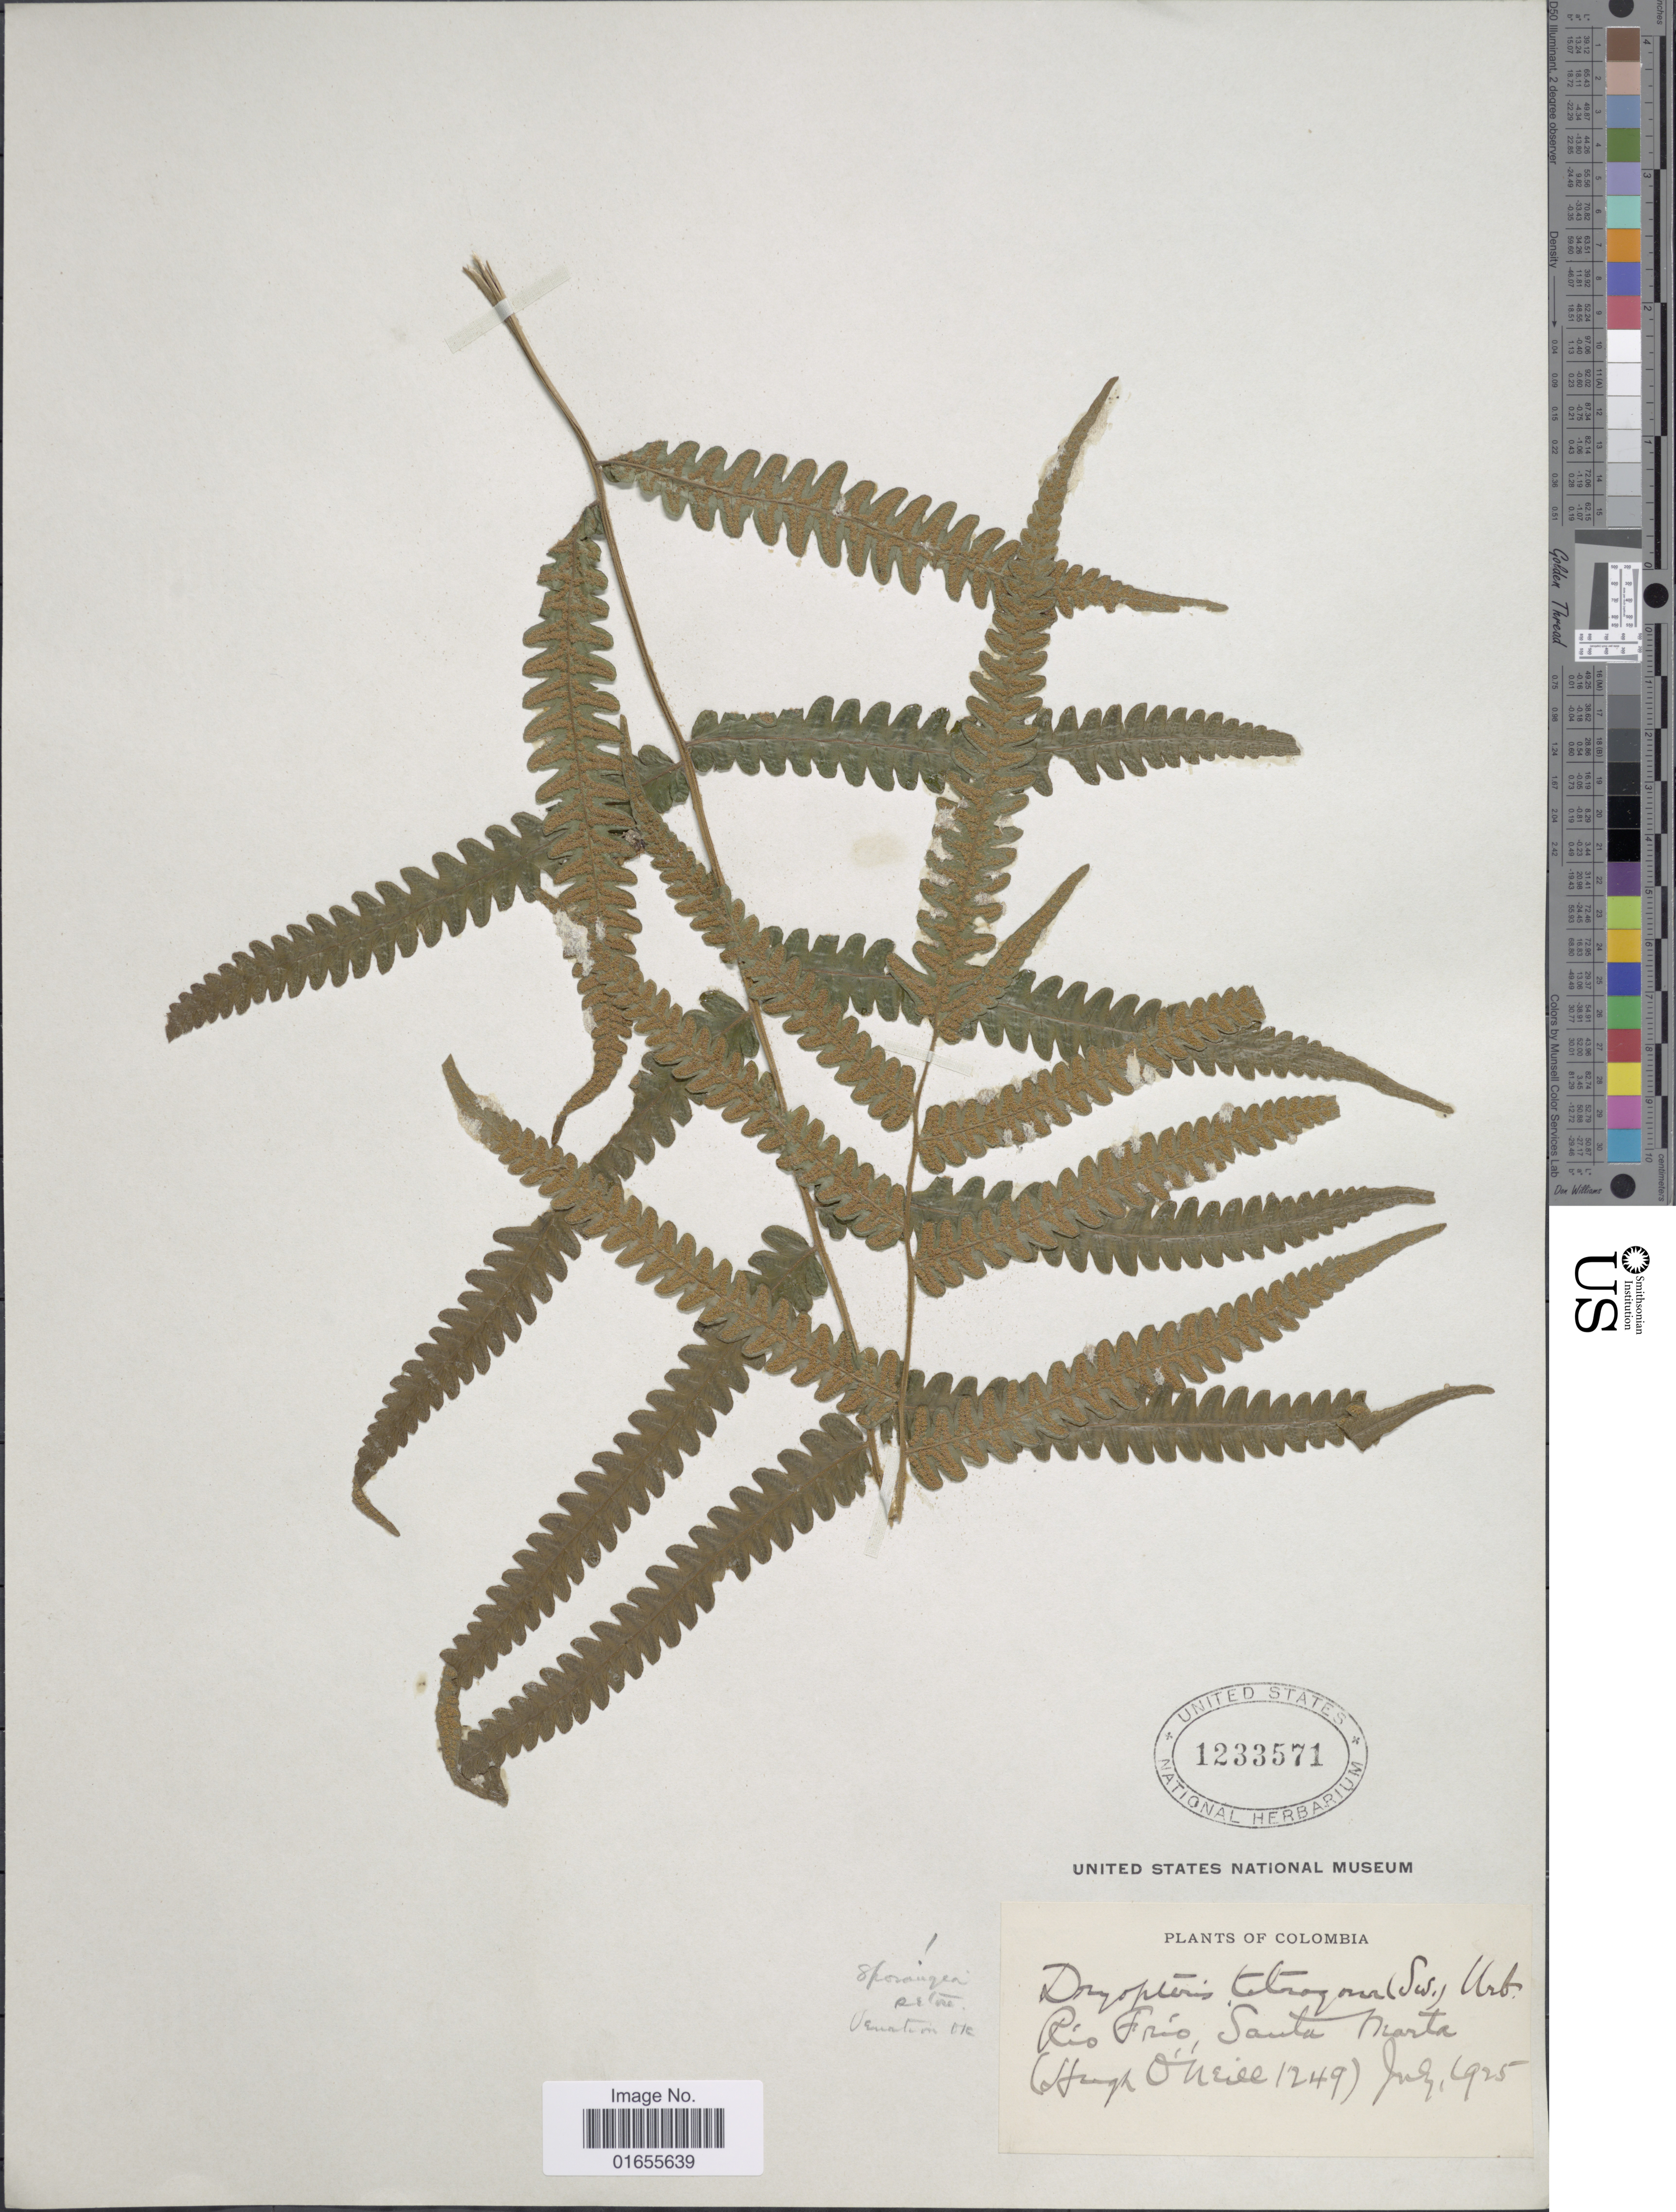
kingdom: Plantae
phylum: Tracheophyta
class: Polypodiopsida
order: Polypodiales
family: Thelypteridaceae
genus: Goniopteris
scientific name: Goniopteris tetragona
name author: (C. Presl) Sw.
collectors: H. T. O' Neill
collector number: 1249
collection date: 1925-07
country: Colombia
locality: Rio Frio, Santa Marta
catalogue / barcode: US 1233571